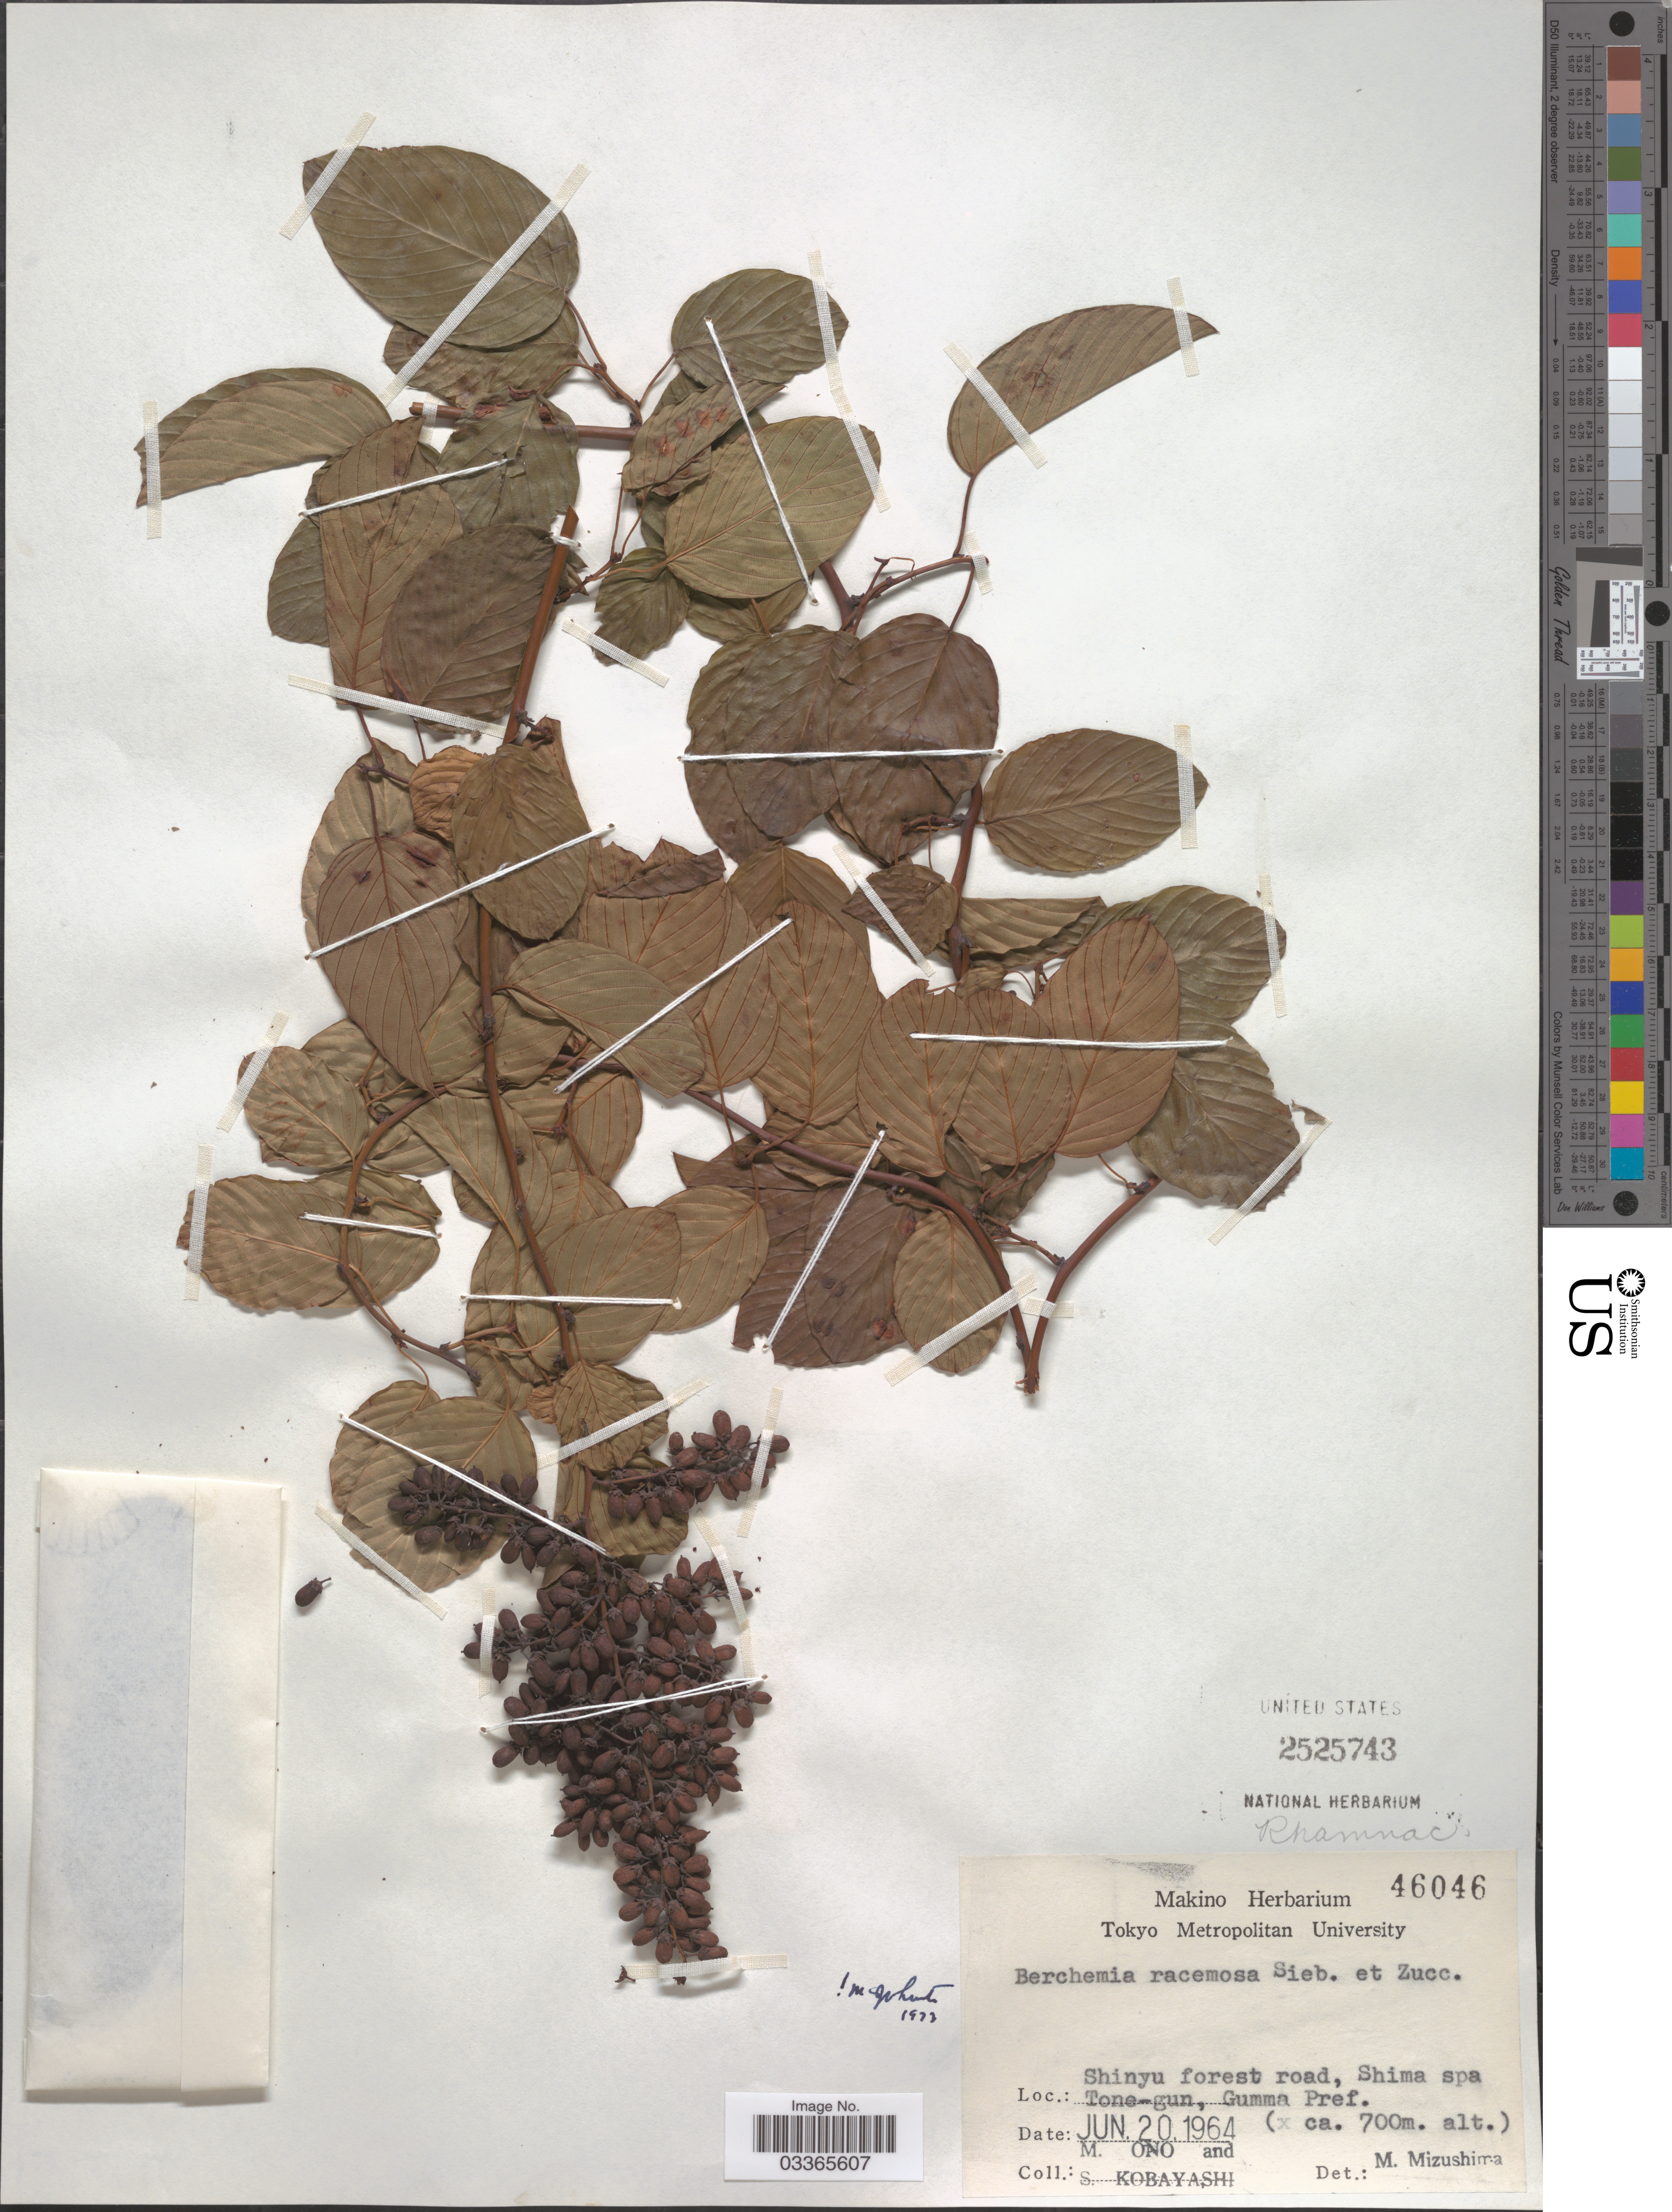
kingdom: Plantae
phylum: Tracheophyta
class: Magnoliopsida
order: Rosales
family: Rhamnaceae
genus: Berchemia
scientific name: Berchemia racemosa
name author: Siebold & Zucc.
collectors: M. Ono & S. Kobayashi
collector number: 46046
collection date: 1964-06-20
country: Japan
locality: Shinyu forest road, Shima spa Tone-gun, Gumma Pref.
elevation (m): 700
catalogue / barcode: US 2525743